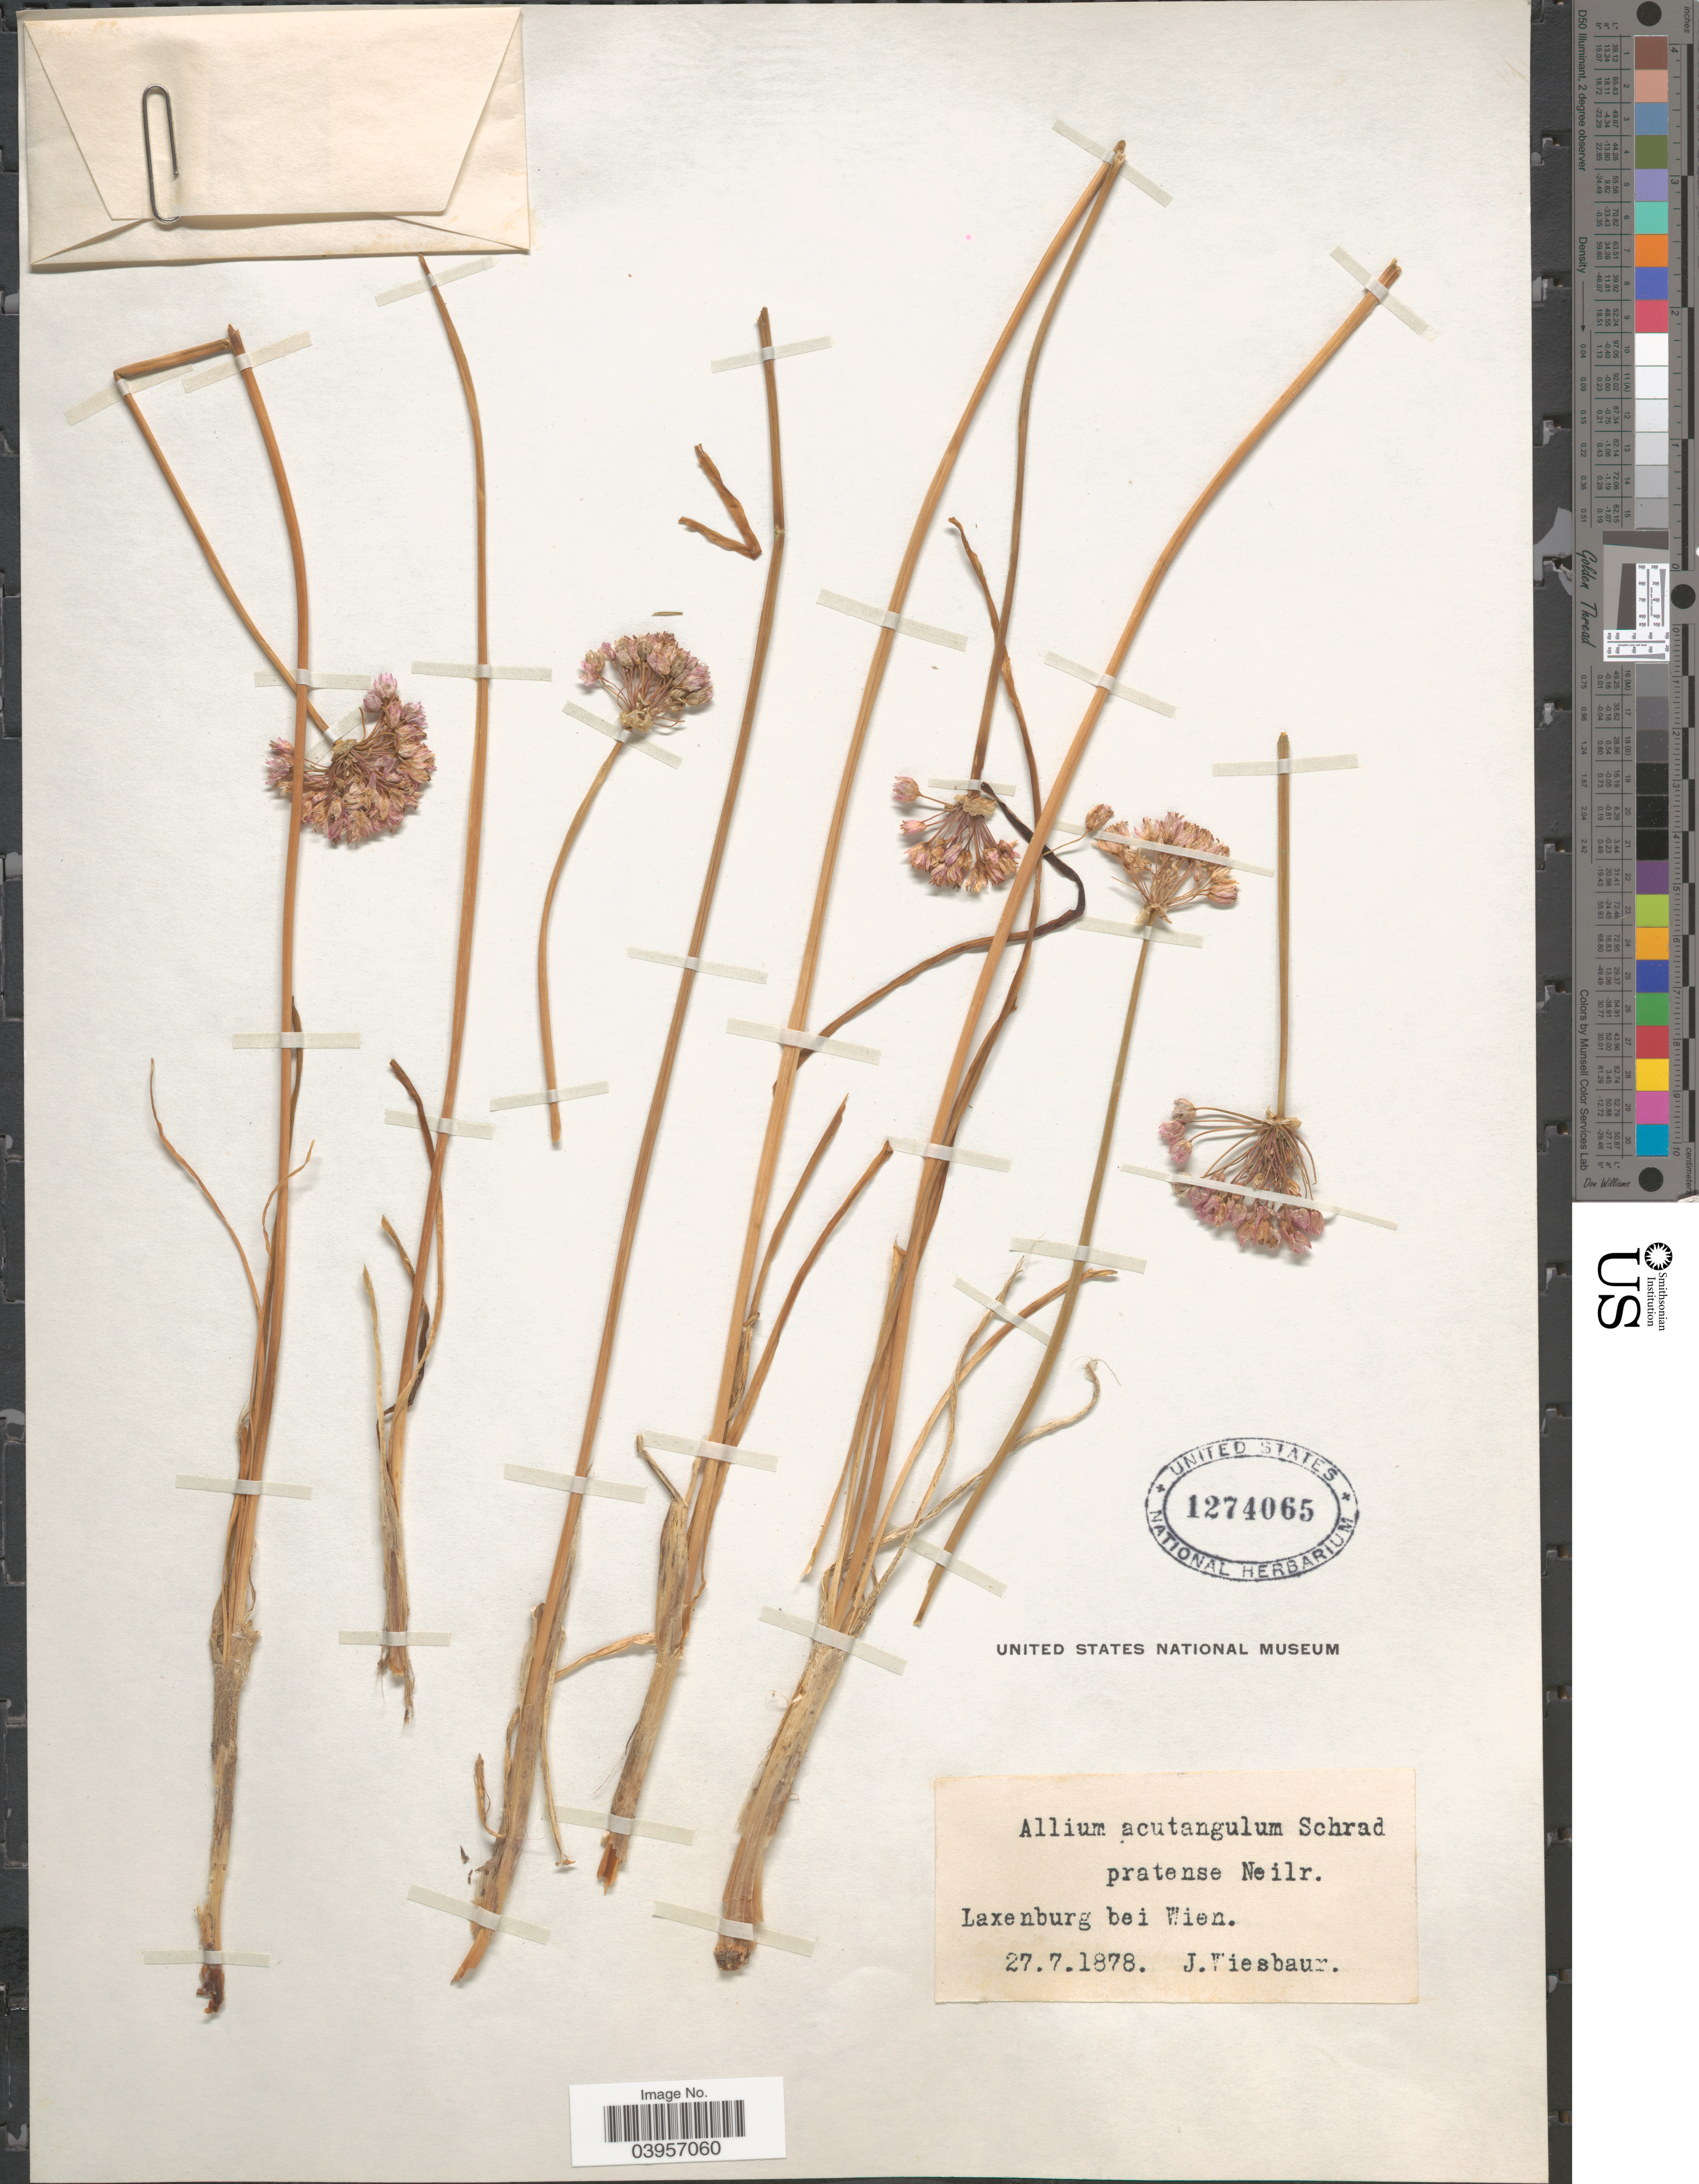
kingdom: Plantae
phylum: Tracheophyta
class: Liliopsida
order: Asparagales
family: Amaryllidaceae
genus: Allium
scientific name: Allium angulosum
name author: L.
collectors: J. Wiesbaur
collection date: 1878-07-27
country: Austria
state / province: Wien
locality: Laxemburg bei Wien.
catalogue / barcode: US 1274065